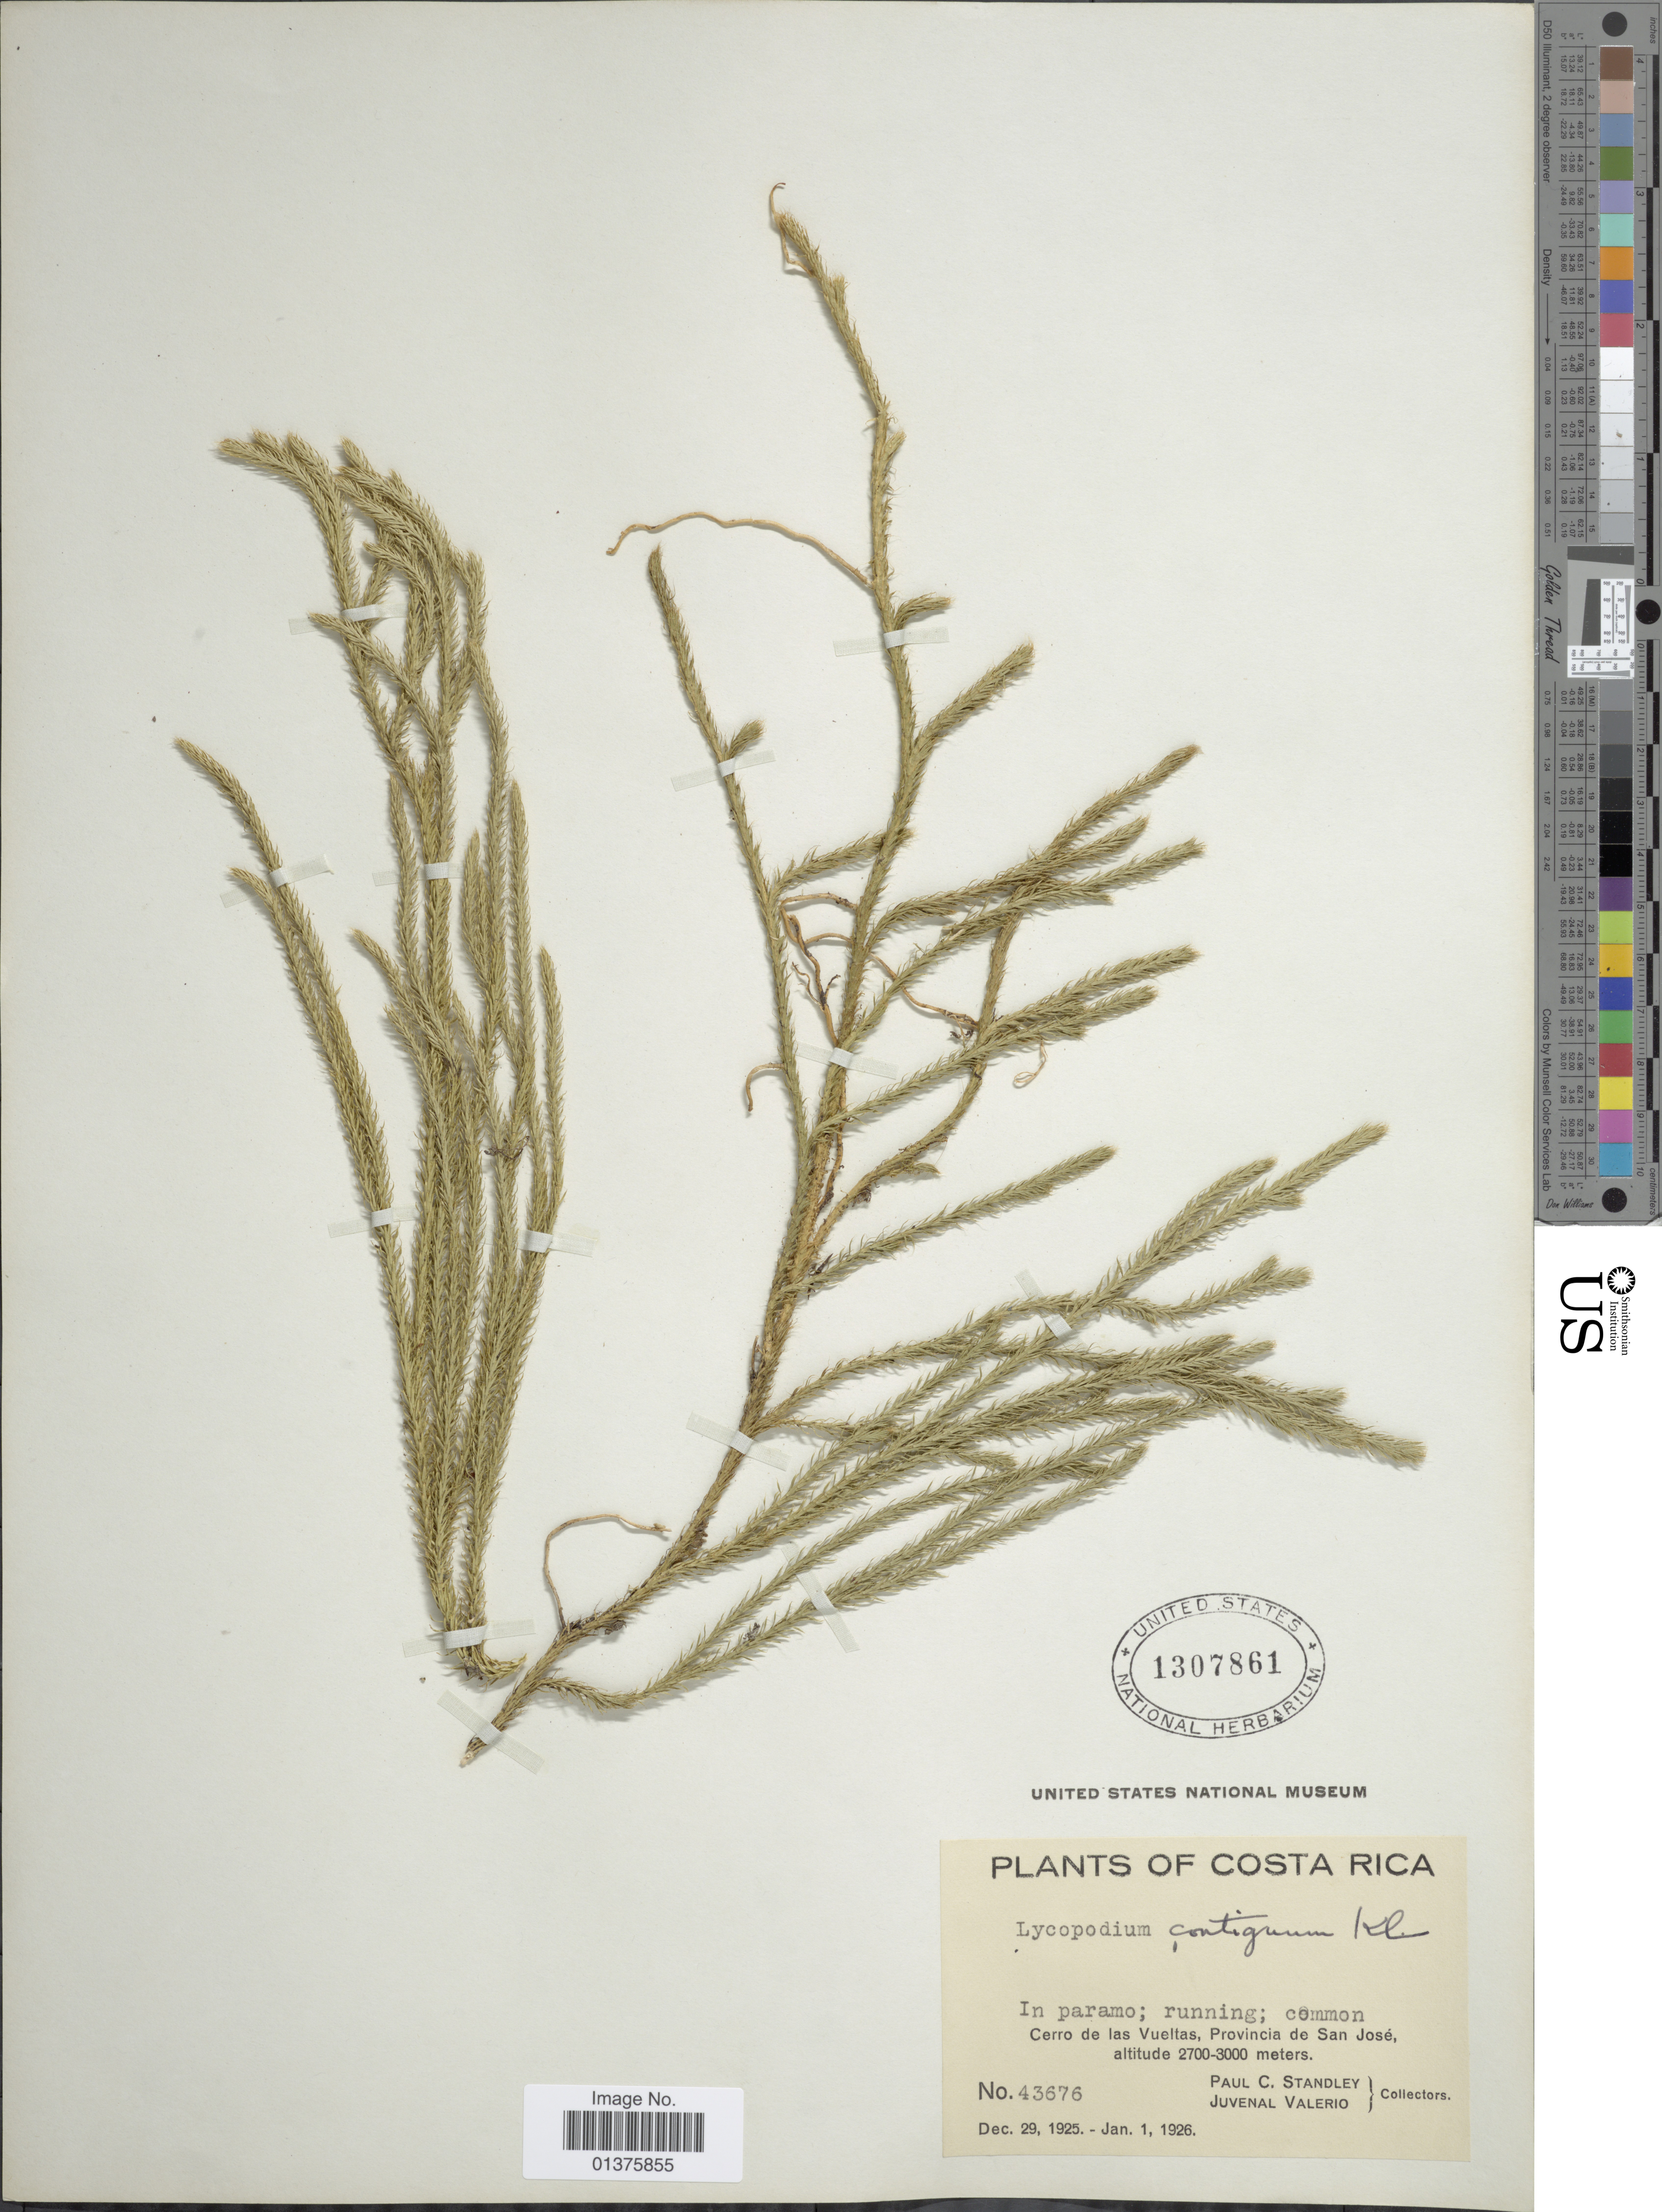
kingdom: Plantae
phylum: Tracheophyta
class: Lycopodiopsida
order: Lycopodiales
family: Lycopodiaceae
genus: Lycopodium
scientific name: Lycopodium clavatum subsp. contiguum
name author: (Klotzsch) B. Øllg.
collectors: P. C. Standley & J. Valerio R.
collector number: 43676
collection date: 1925-12-29/1926-01-01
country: Costa Rica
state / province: San José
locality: In paramo; running; Cerro de las Vueltas, Provincia de San José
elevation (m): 2700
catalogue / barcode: US 43676